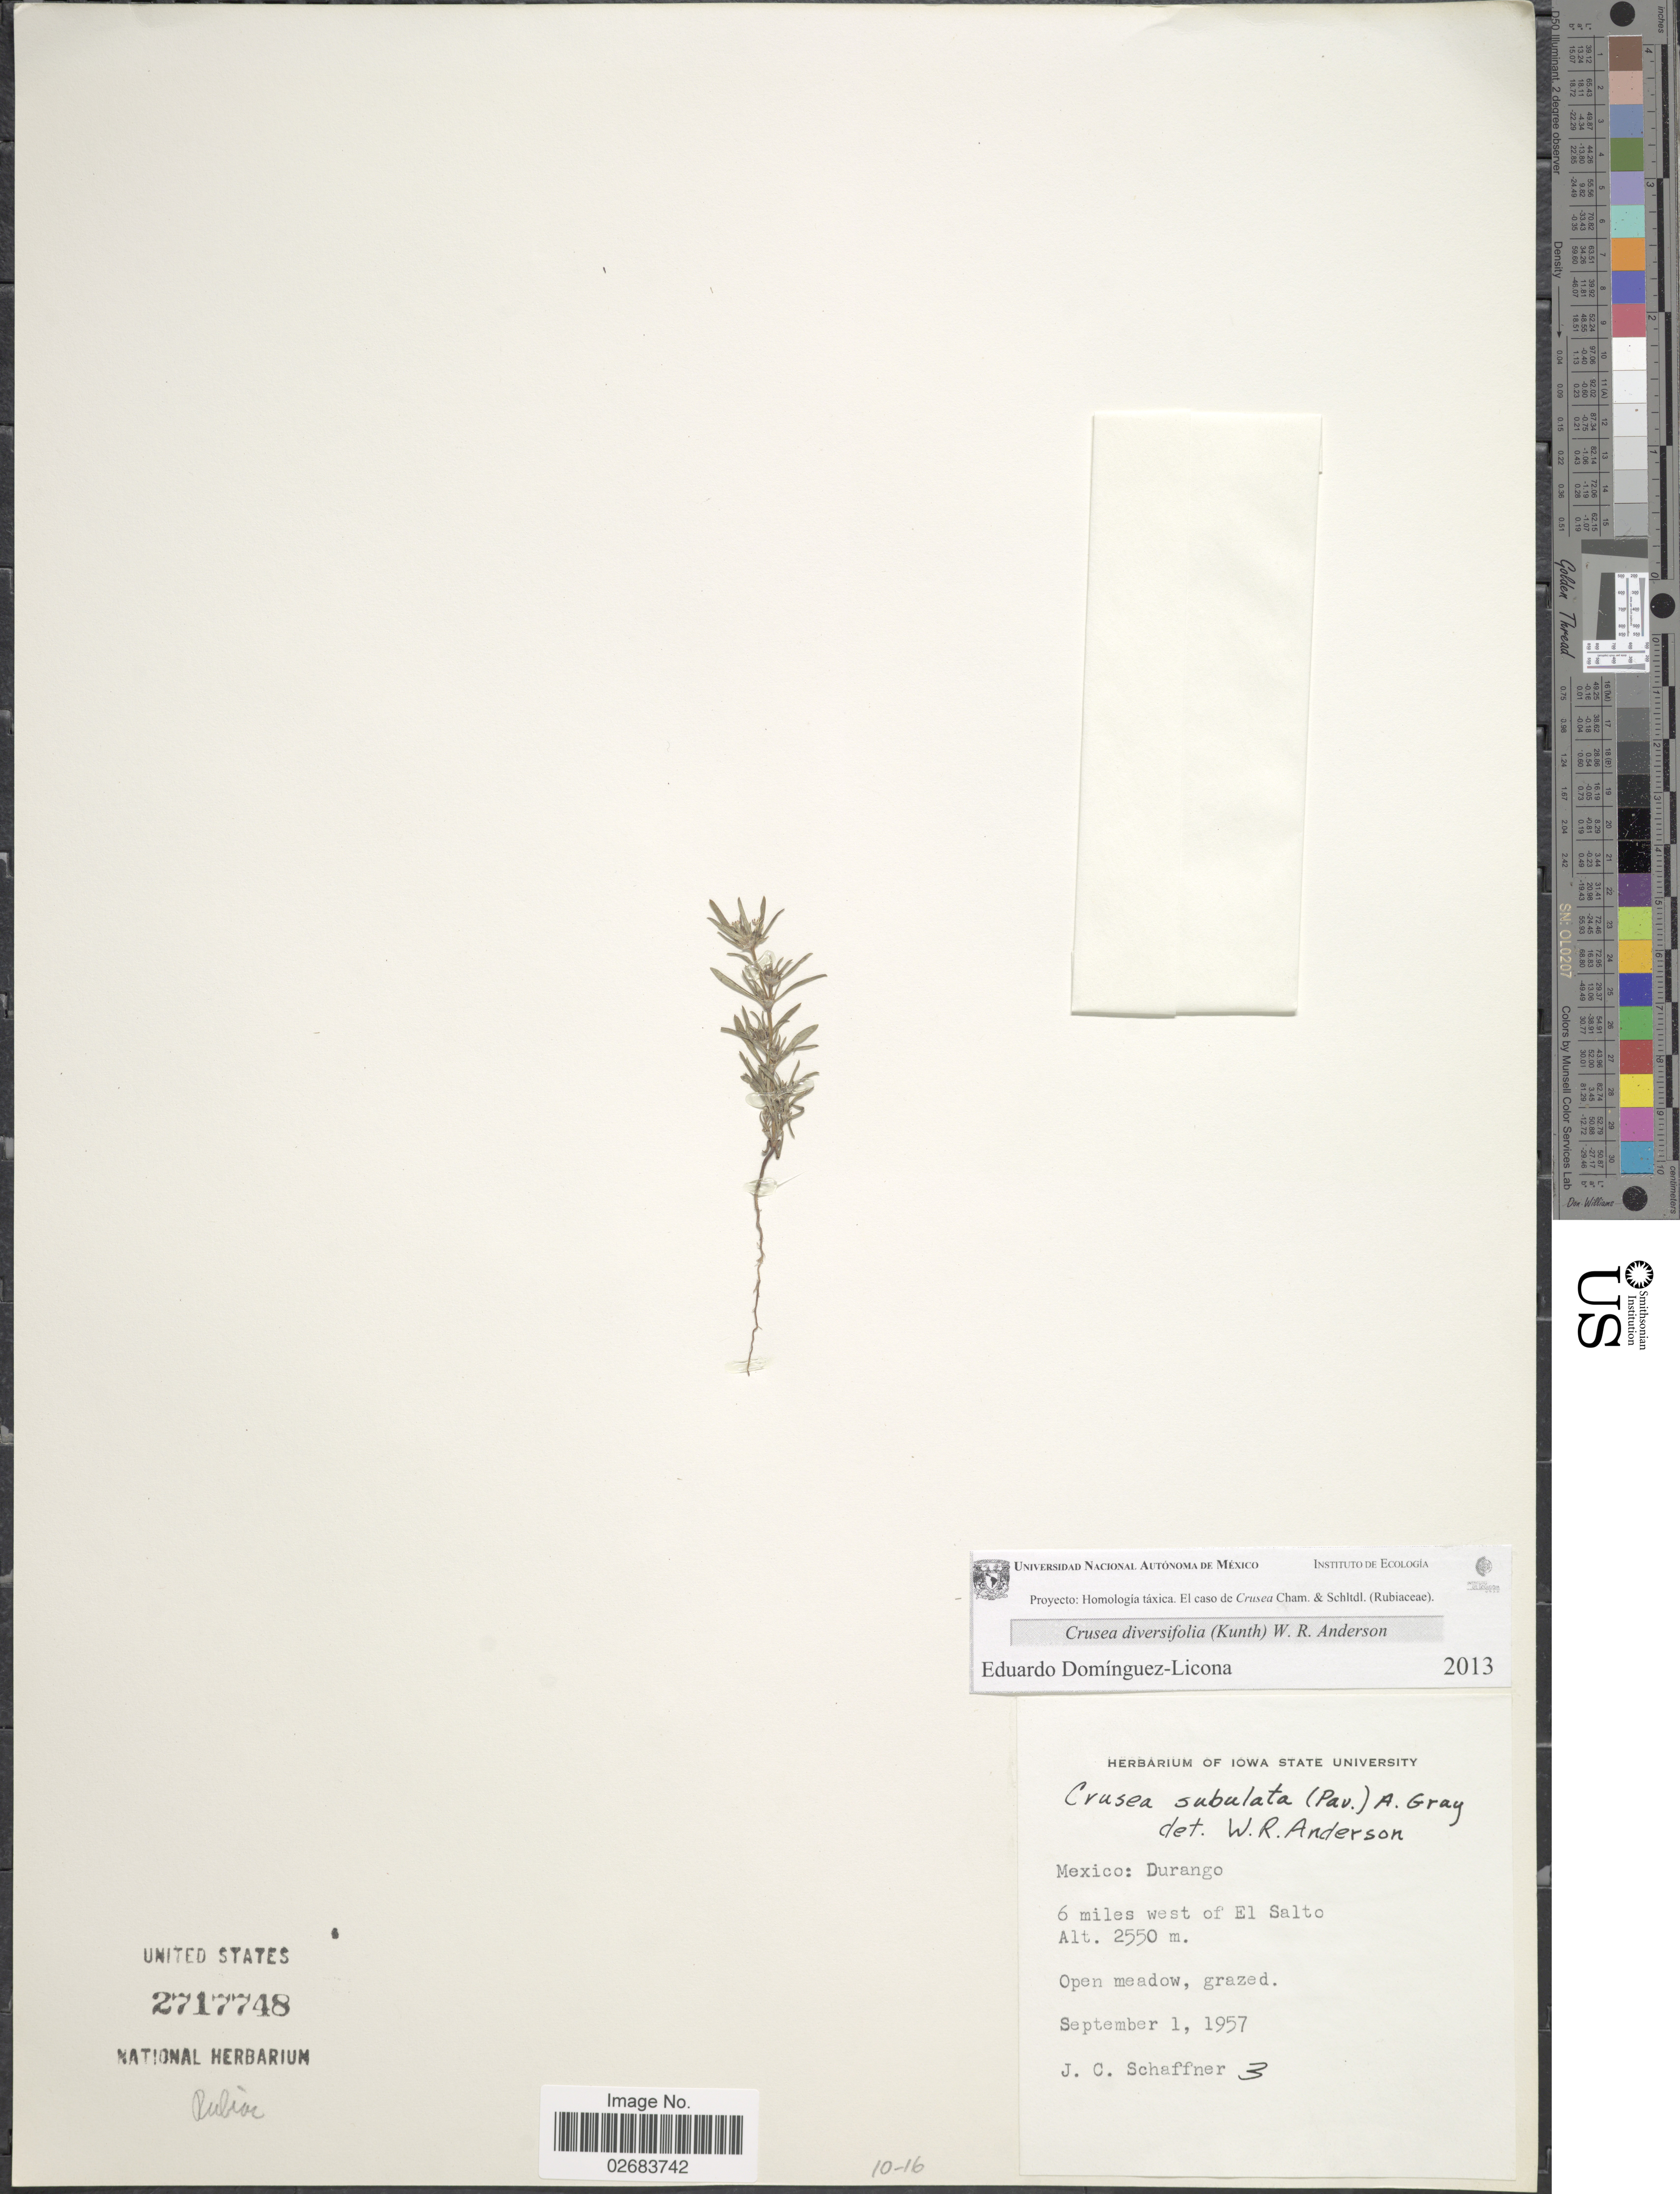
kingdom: Plantae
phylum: Tracheophyta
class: Magnoliopsida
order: Gentianales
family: Rubiaceae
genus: Crusea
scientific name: Crusea diversifolia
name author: (Kunth) W.R. Anderson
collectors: J. Schaffner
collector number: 3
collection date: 1957-09-01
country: Mexico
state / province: Durango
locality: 6 miles west of El Salto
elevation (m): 2550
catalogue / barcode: US 2717748